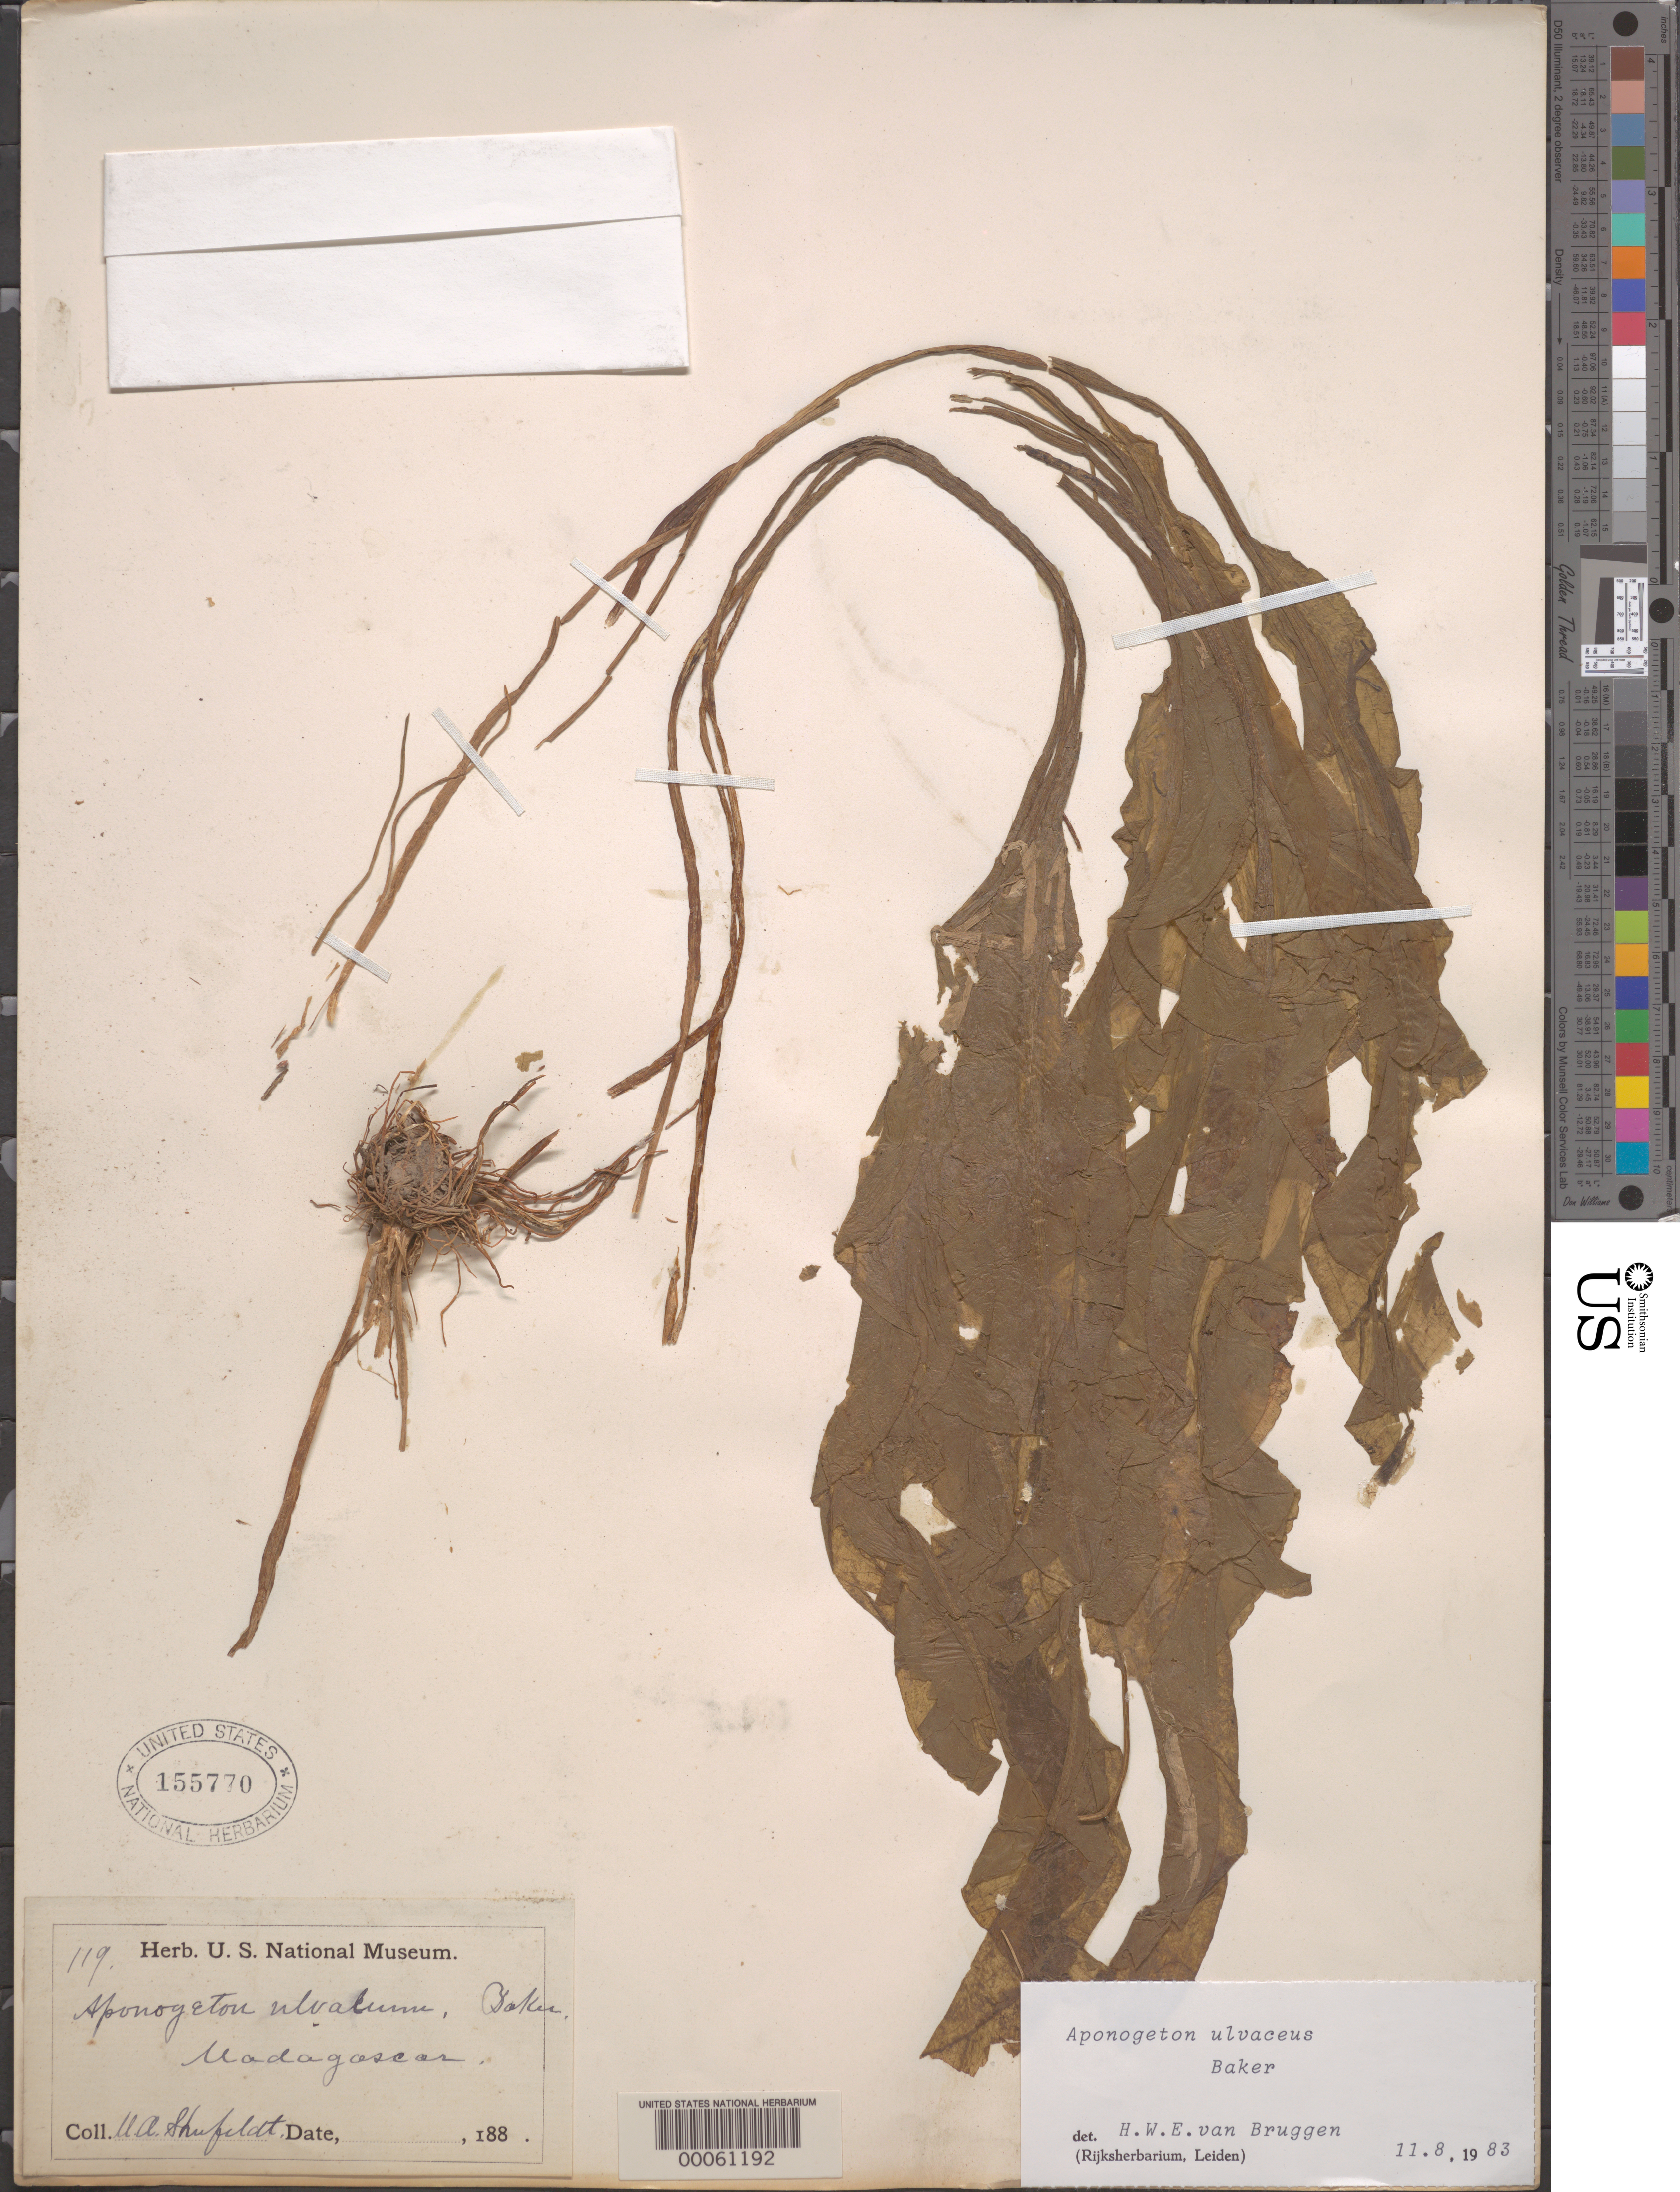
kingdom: Plantae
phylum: Tracheophyta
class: Liliopsida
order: Alismatales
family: Aponogetonaceae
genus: Aponogeton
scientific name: Aponogeton ulvaceus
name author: Baker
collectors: M. Schufeldt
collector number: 119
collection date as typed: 188-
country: Madagascar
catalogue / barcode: US 155770